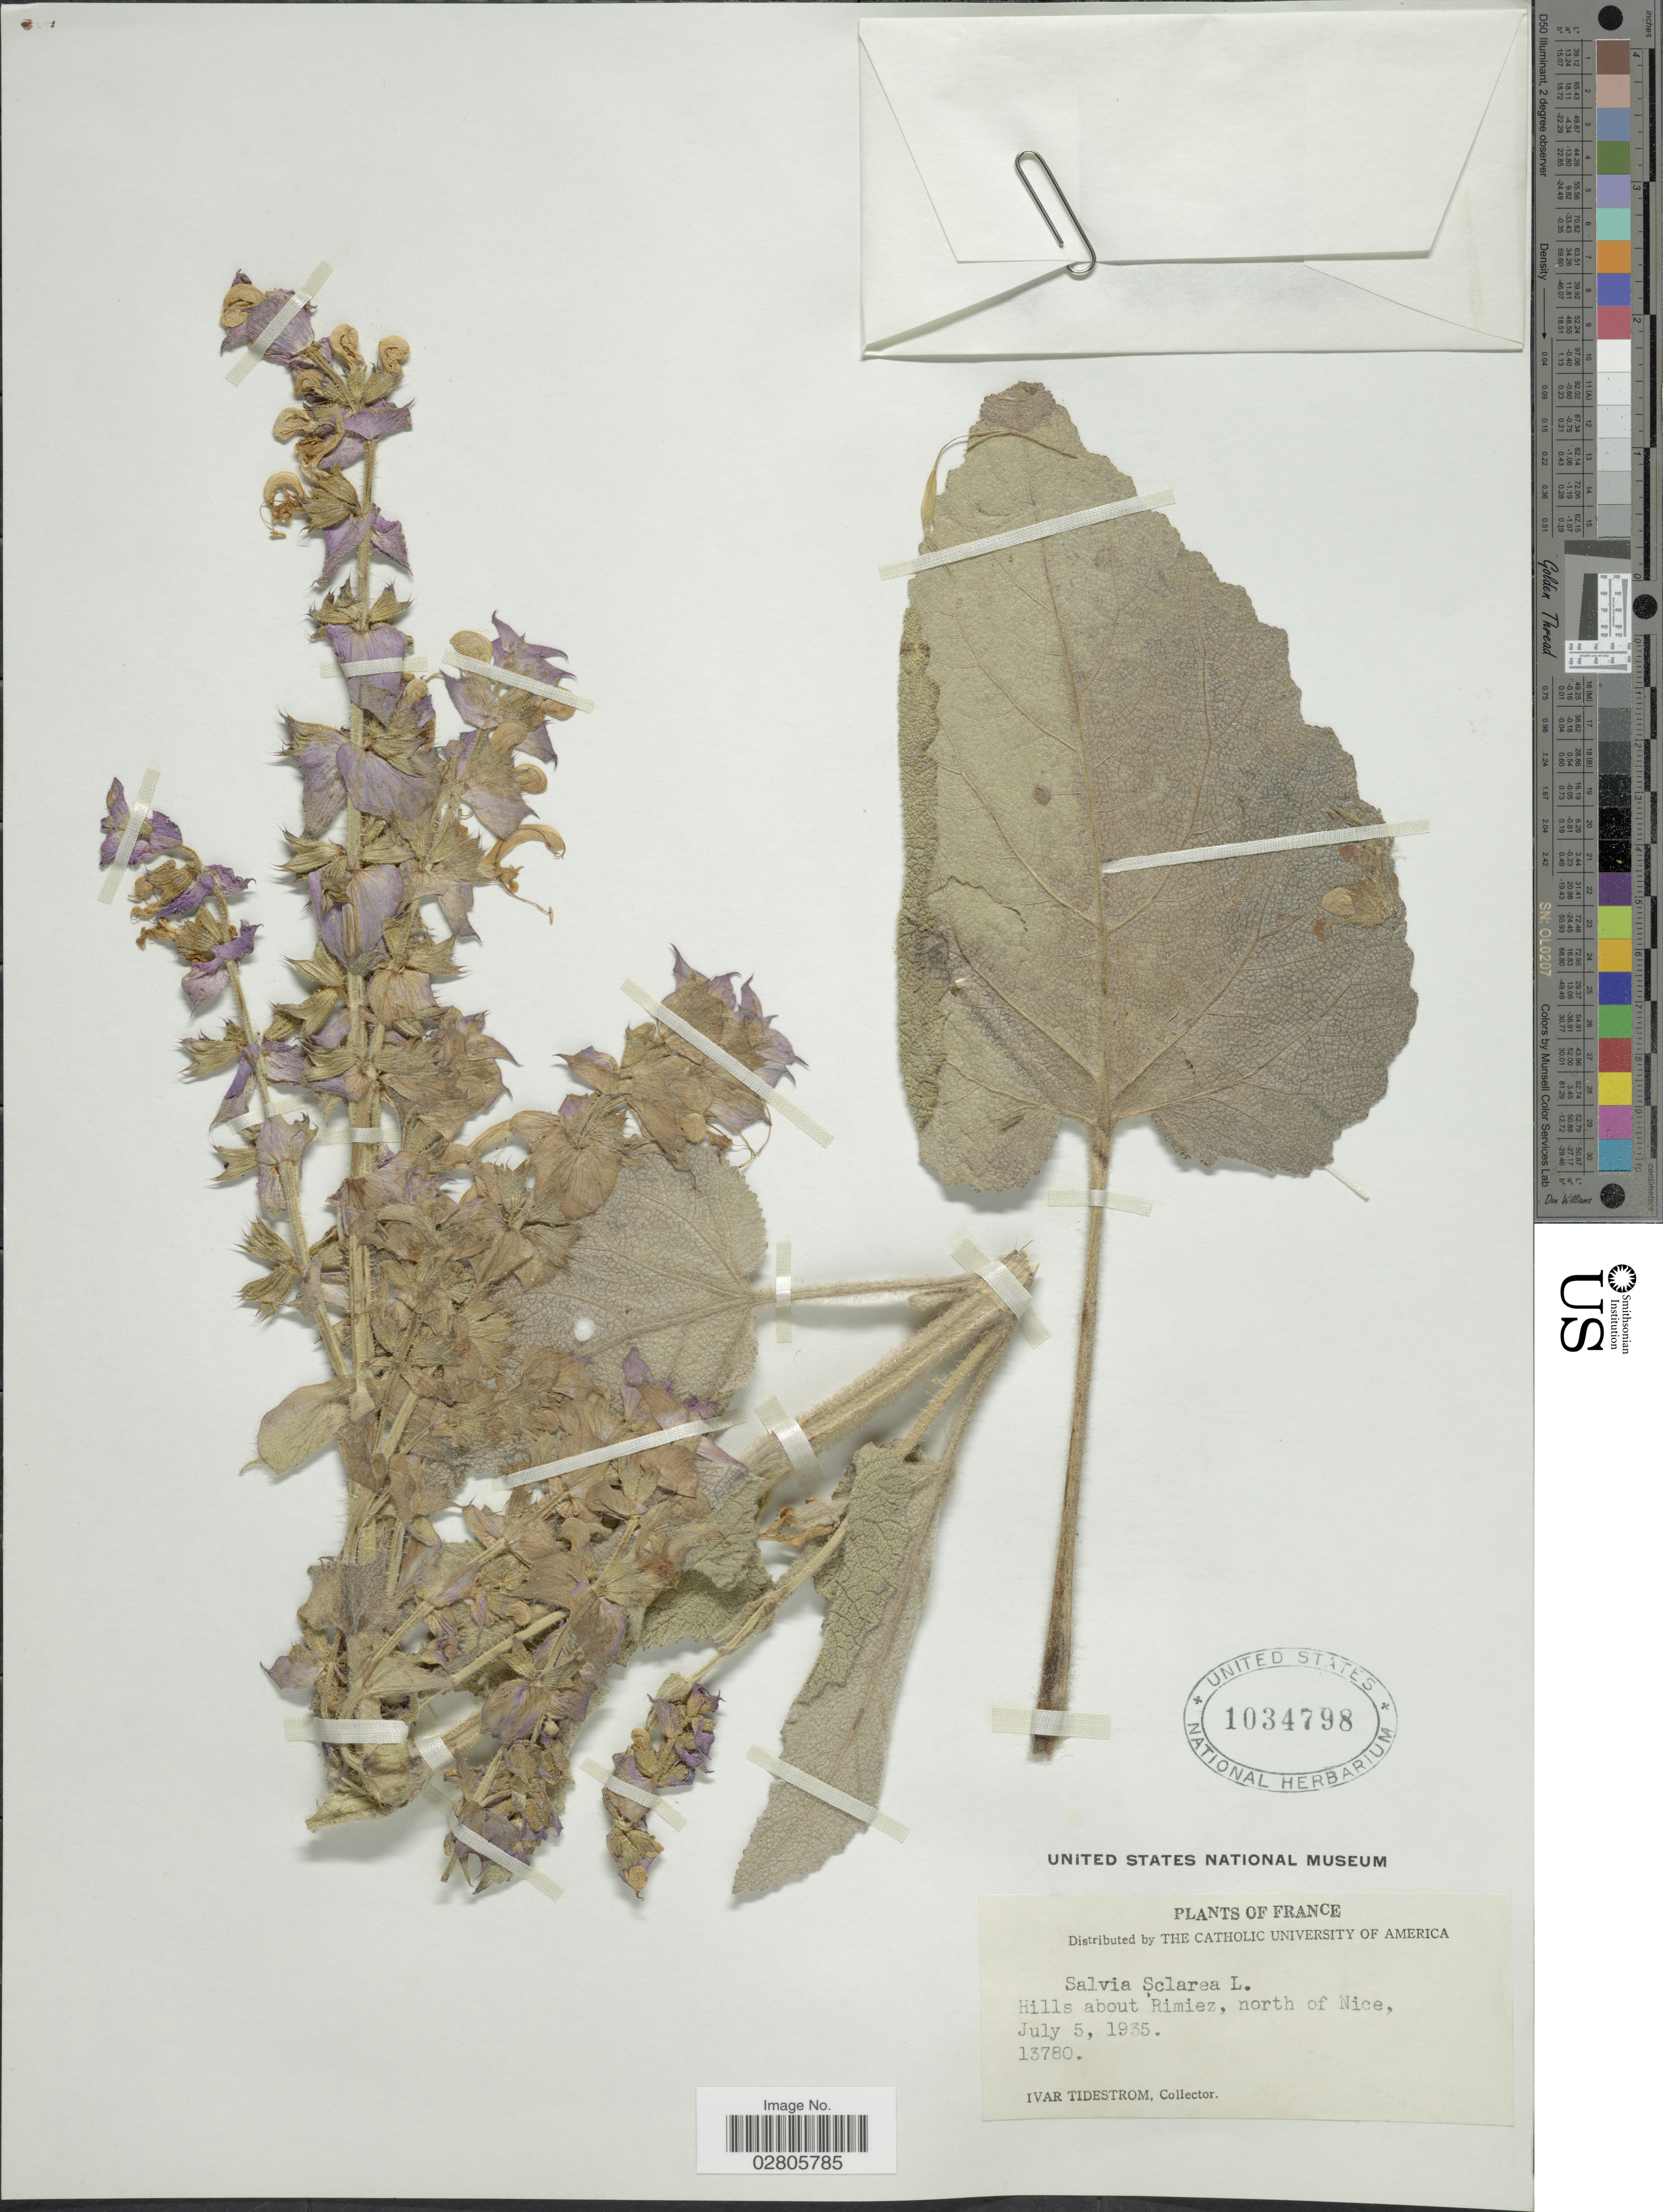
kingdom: Plantae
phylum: Tracheophyta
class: Magnoliopsida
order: Lamiales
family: Lamiaceae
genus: Salvia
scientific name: Salvia sclarea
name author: L.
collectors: I. F. Tidestrom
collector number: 13780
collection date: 1935-07-05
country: France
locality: Hills about Rimiez, north of Nice.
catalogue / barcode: US 1034798